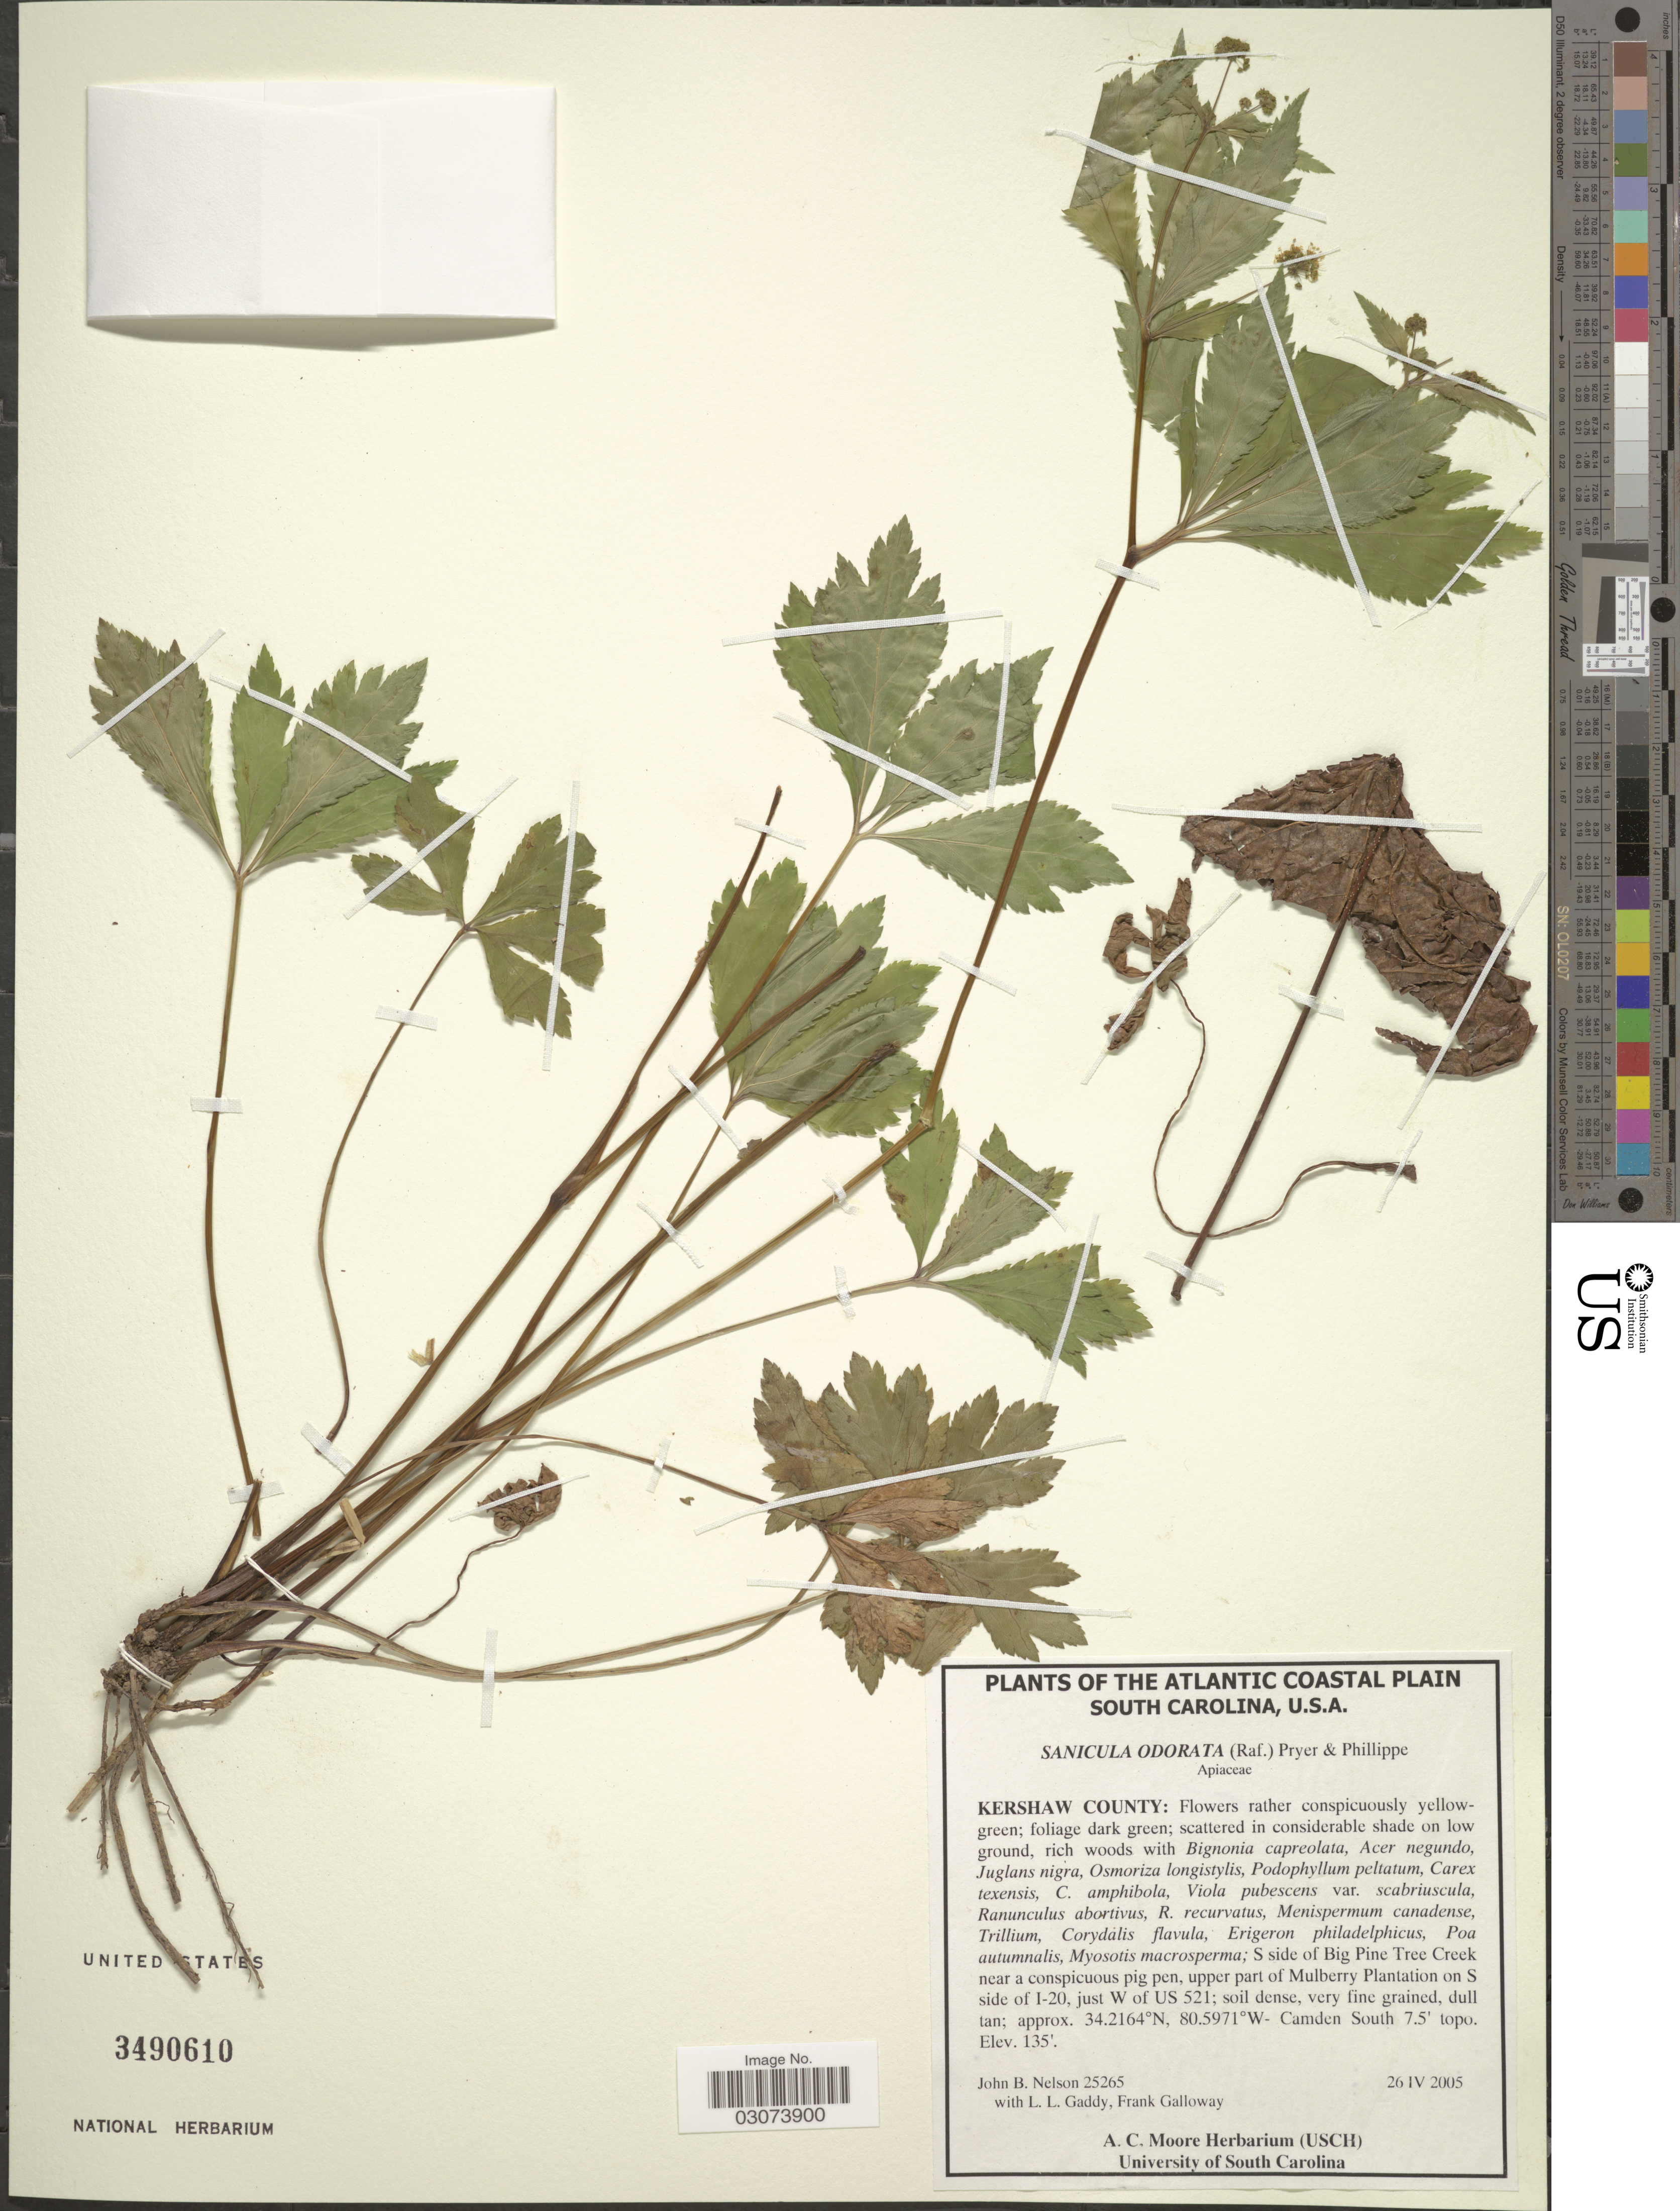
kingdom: Plantae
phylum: Tracheophyta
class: Magnoliopsida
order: Apiales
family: Apiaceae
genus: Sanicula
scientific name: Sanicula odorata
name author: (Raf.) Pryer & Phillippe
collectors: J. B. Nelson, L. Gaddy & F. Galloway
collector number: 25265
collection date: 2005-04-26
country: United States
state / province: South Carolina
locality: Atlantic Coastal Plain. Kershew County. S side of Big Pine Tree Creek near a conspicuous pig pen, upper part of Mulberry Plantation on S side of I-20, just W of US 521.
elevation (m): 41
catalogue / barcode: US 3490610